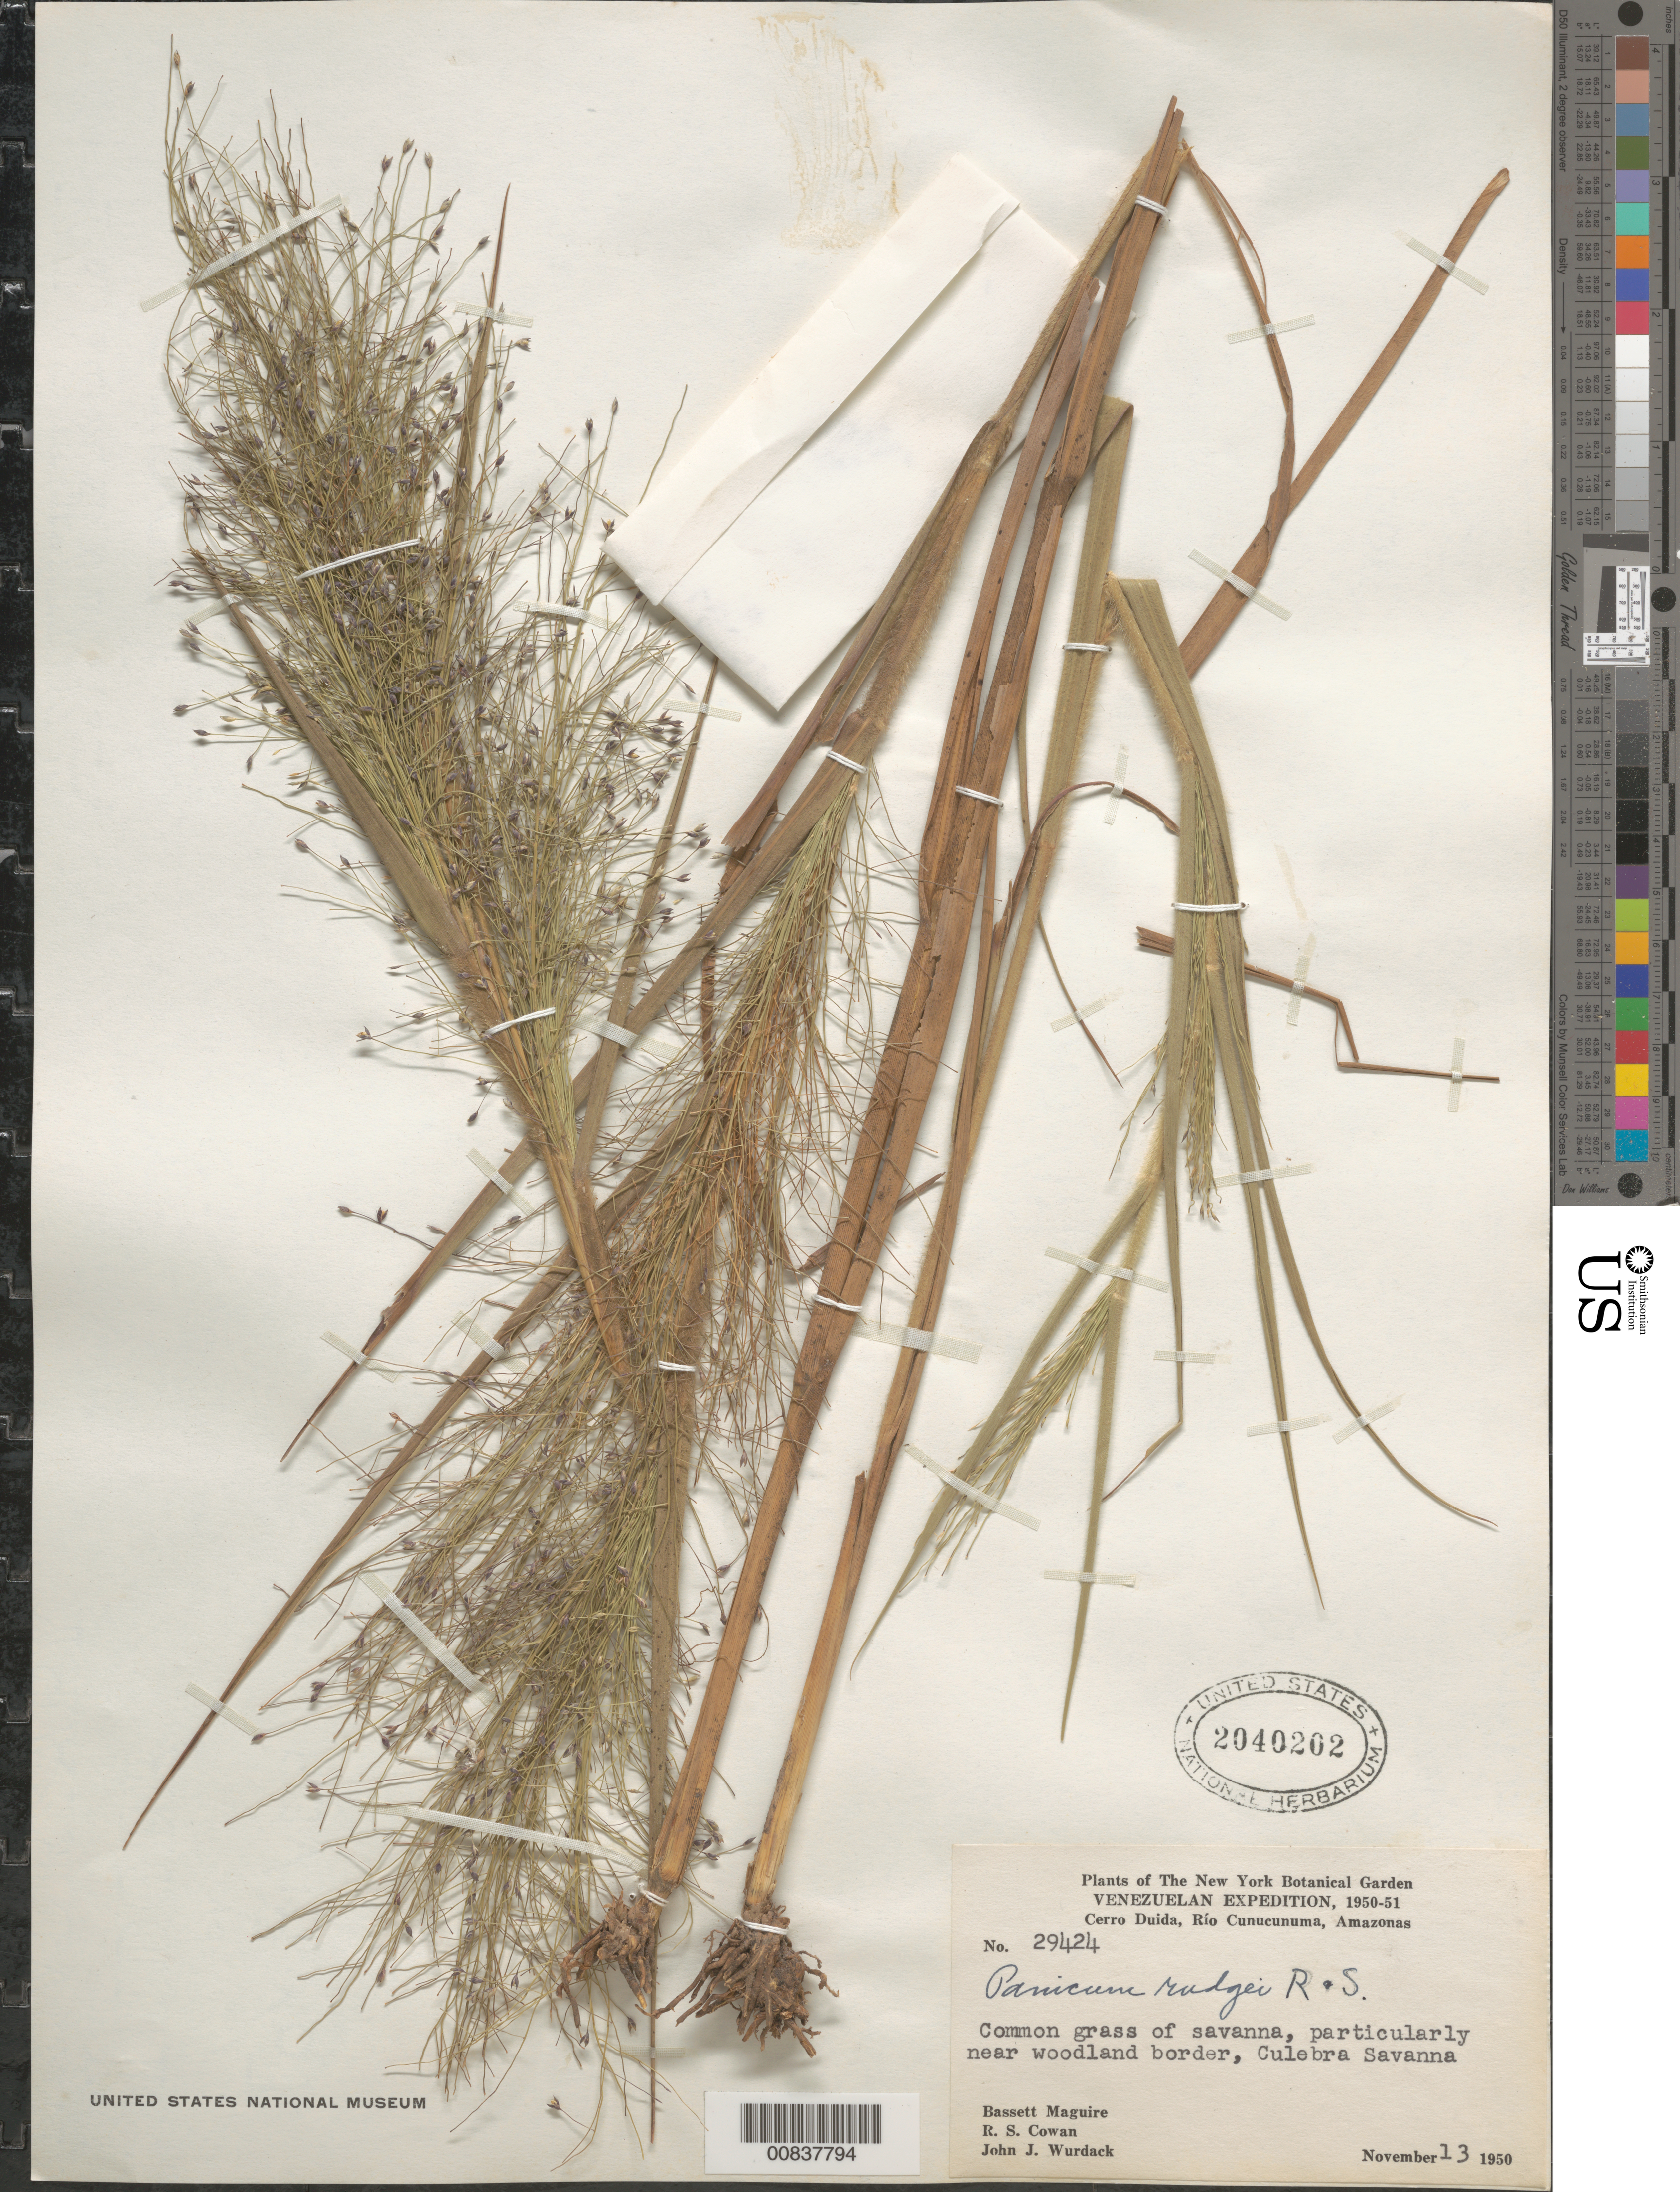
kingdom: Plantae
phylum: Tracheophyta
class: Liliopsida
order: Poales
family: Poaceae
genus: Panicum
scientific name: Panicum rudgei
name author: Roem. & Schult.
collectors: B. Maguire, R. S. Cowan & J. J. Wurdack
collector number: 29424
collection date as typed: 13-Nov-50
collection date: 1950-11-13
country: Venezuela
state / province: Amazonas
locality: Río Cunucunuma, Cerro Duida, Culebra savanna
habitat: Savanna, near woodland border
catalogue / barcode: US 2040202